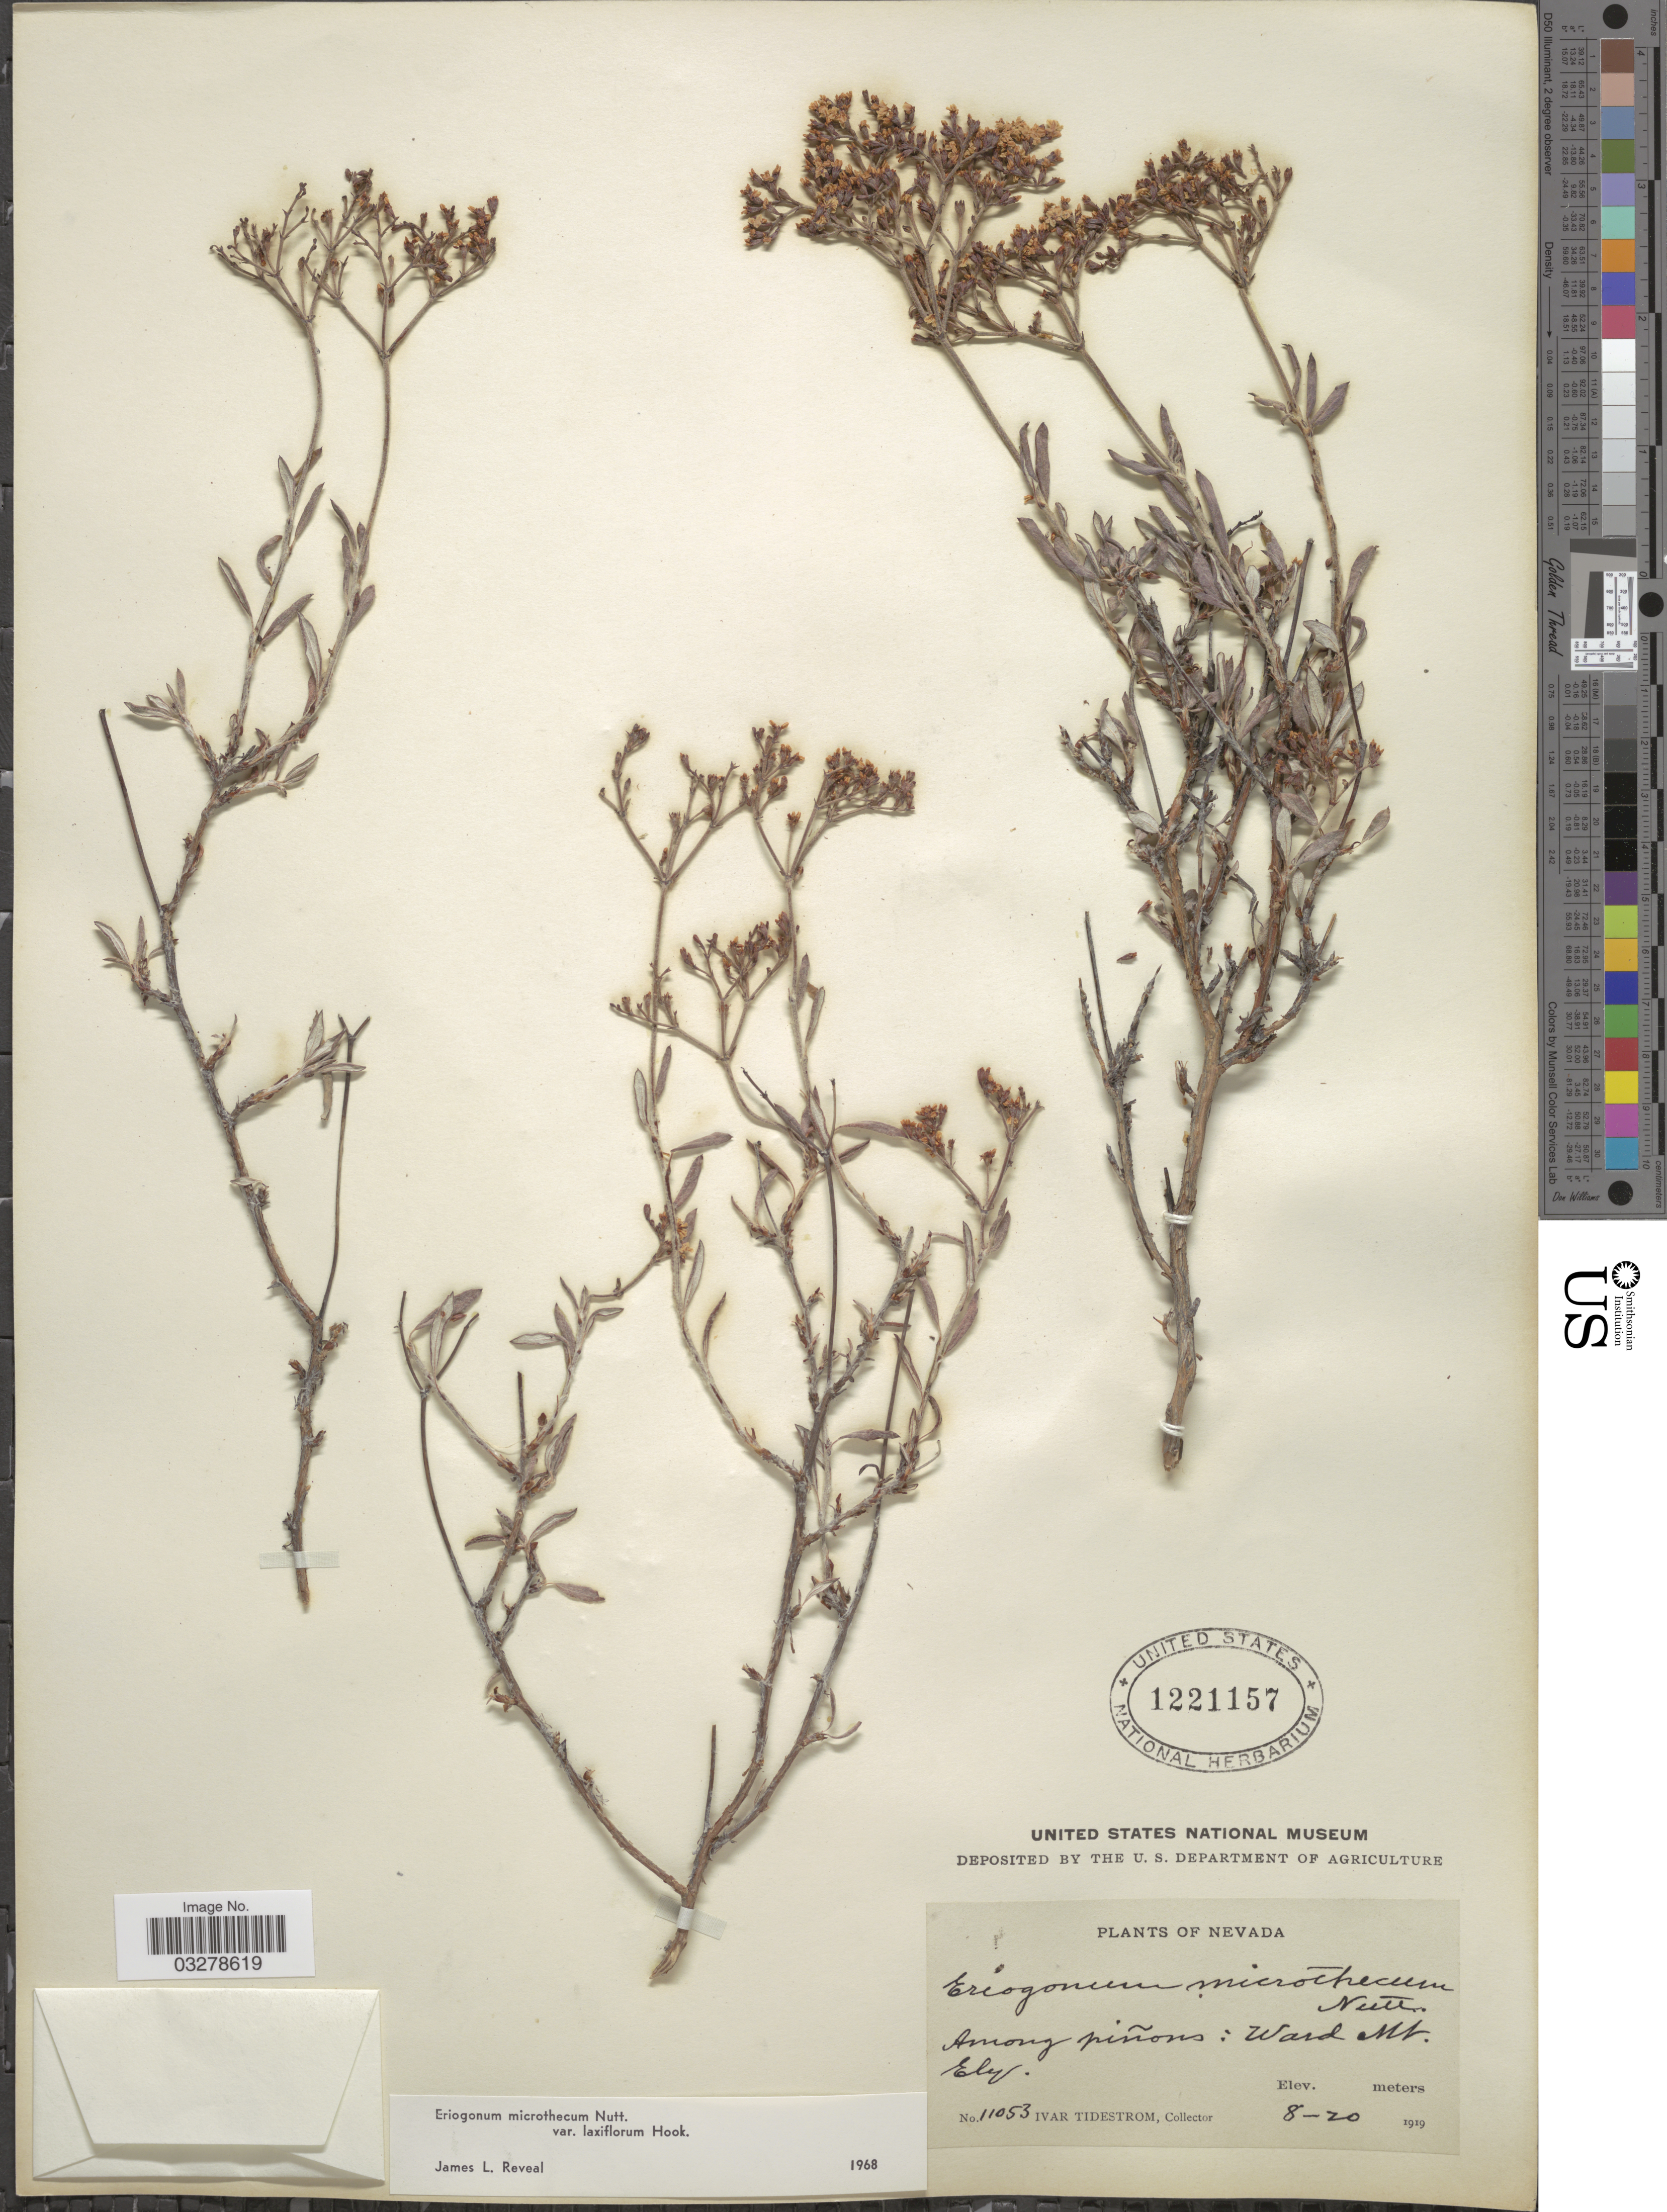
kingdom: Plantae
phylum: Tracheophyta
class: Magnoliopsida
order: Caryophyllales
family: Polygonaceae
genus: Eriogonum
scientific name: Eriogonum microtheca var. laxiflorum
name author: Hook.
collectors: I. F. Tidestrom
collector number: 11053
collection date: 1919-08-20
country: United States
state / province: Nevada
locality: Among piñons: Ward Mt. Ely.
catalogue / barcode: US 1221157